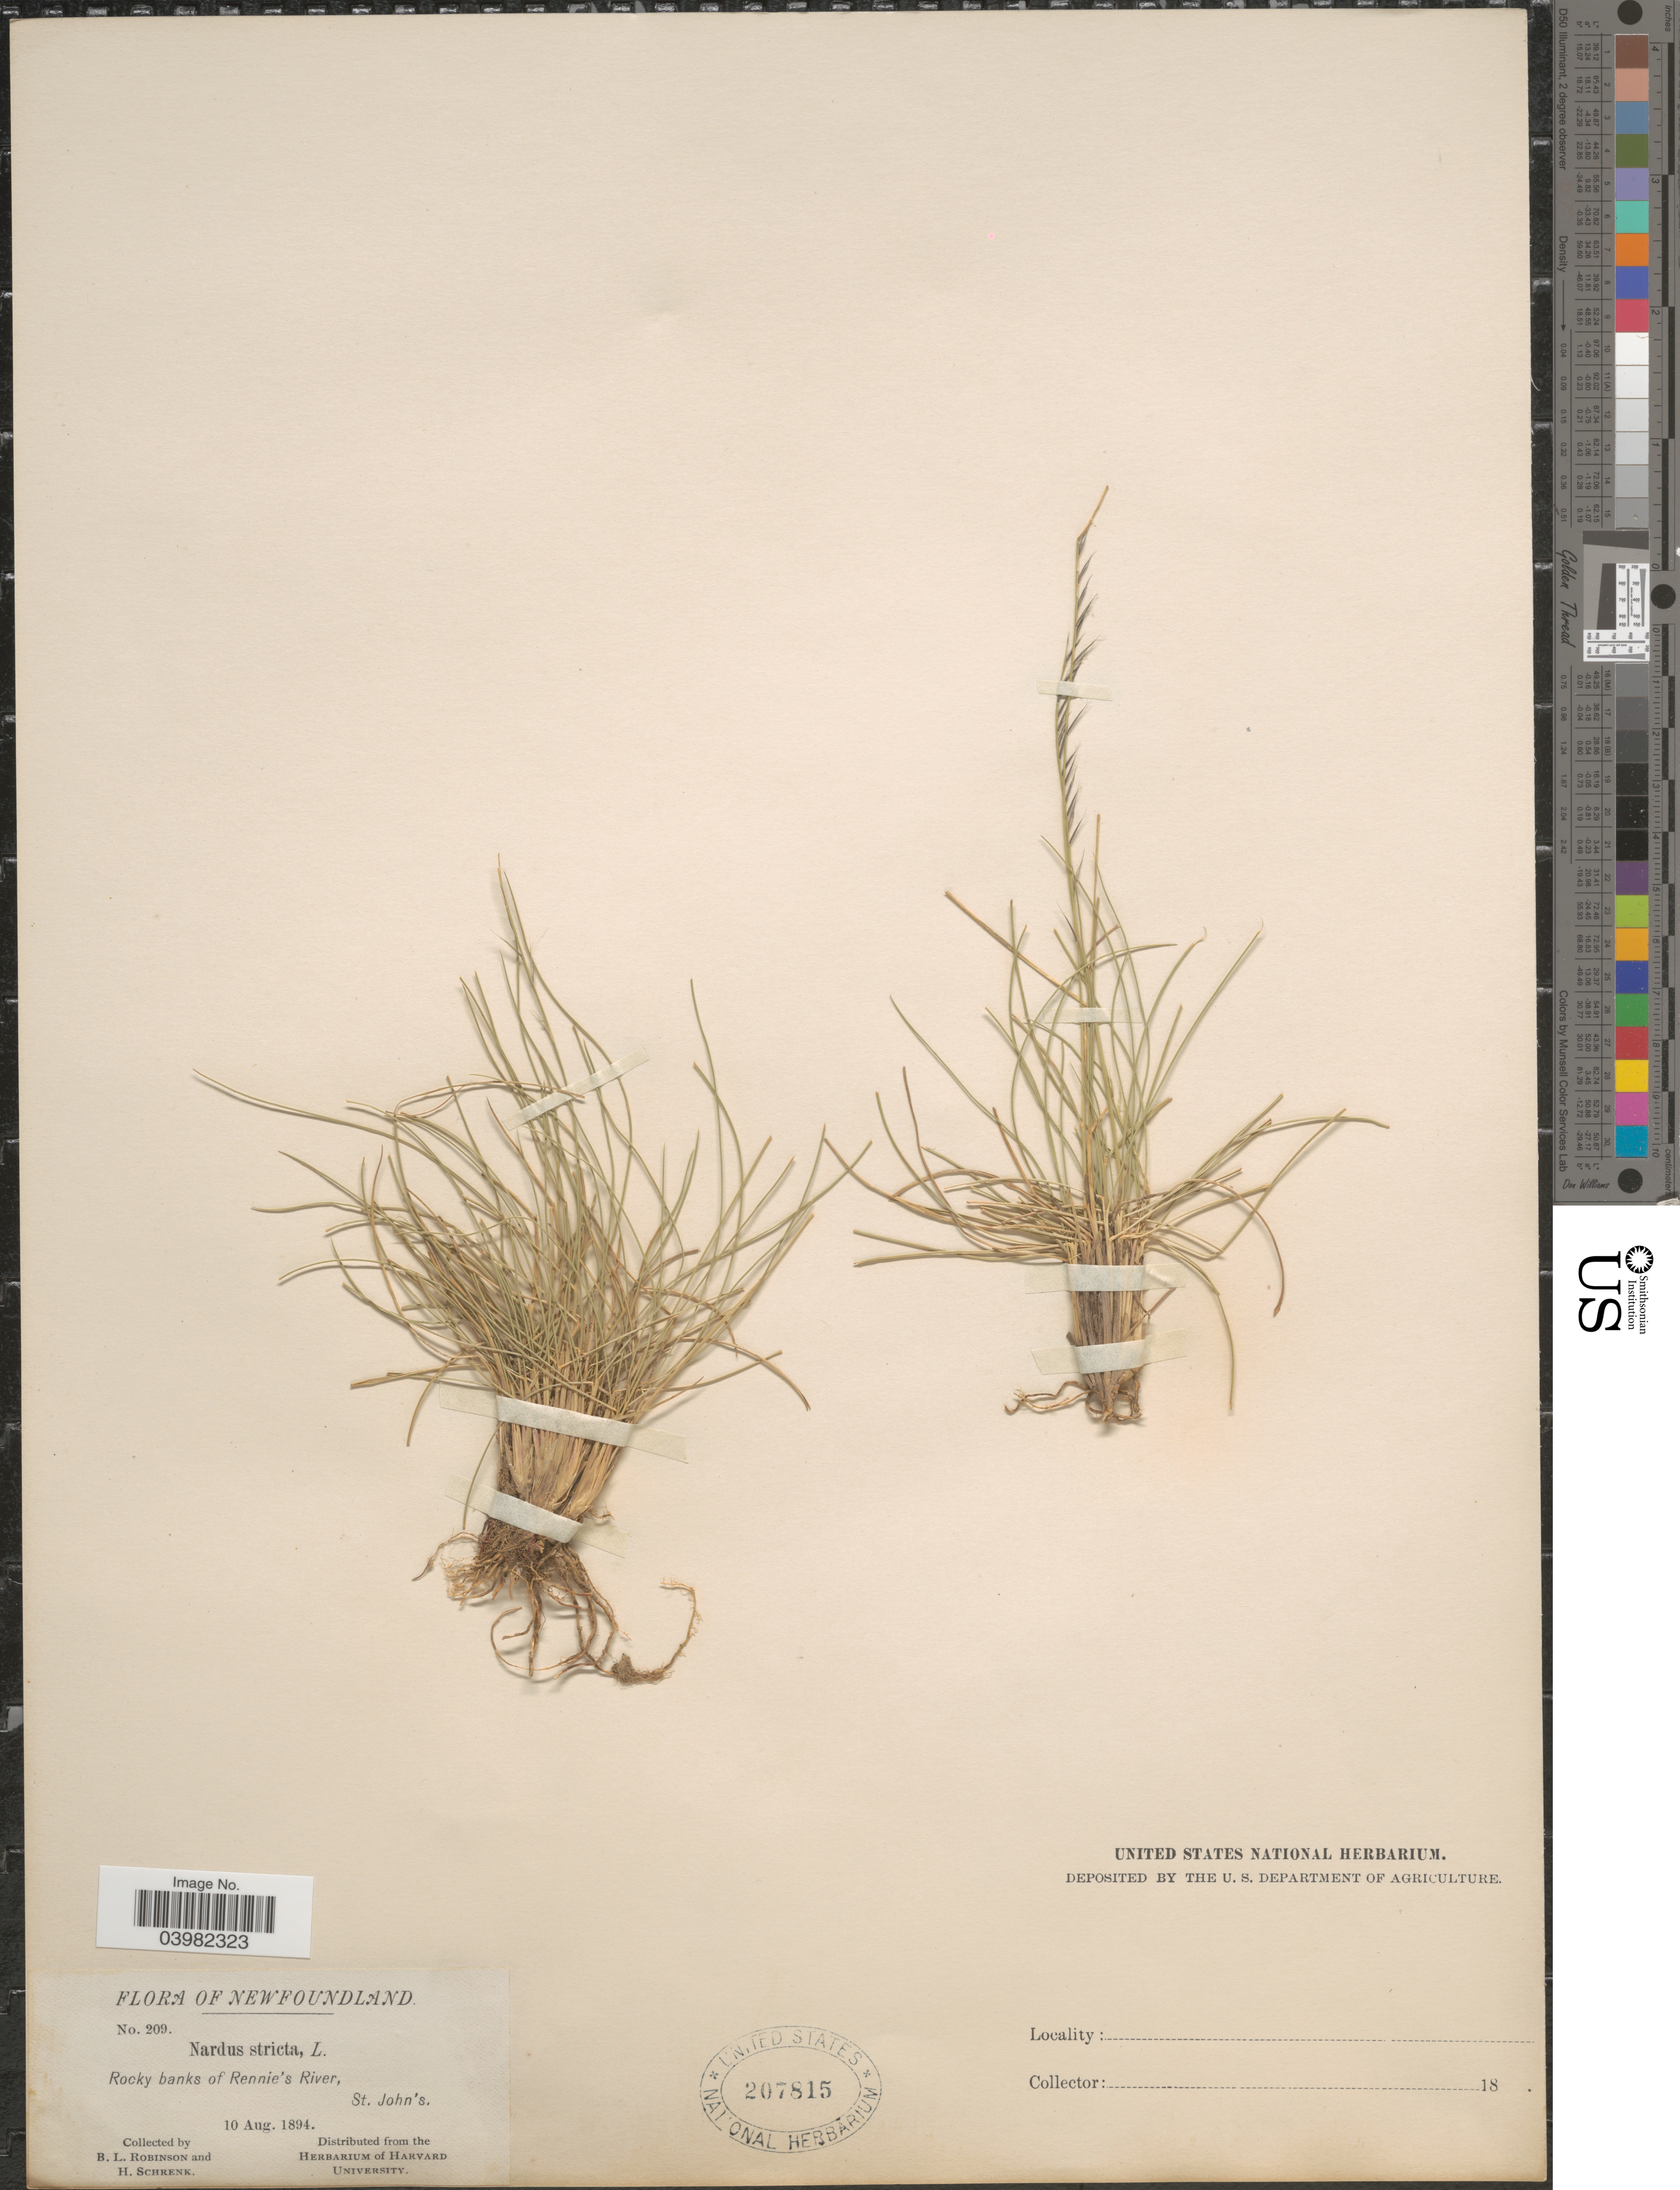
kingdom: Plantae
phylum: Tracheophyta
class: Liliopsida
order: Poales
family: Poaceae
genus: Nardus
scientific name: Nardus stricta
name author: L.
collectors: B. L. Robinson & H. Schrenk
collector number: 209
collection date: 1894-08-10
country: Canada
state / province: Newfoundland and Labrador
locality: Rocky banks of Rennie's River, St. John's.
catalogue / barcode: US 207815